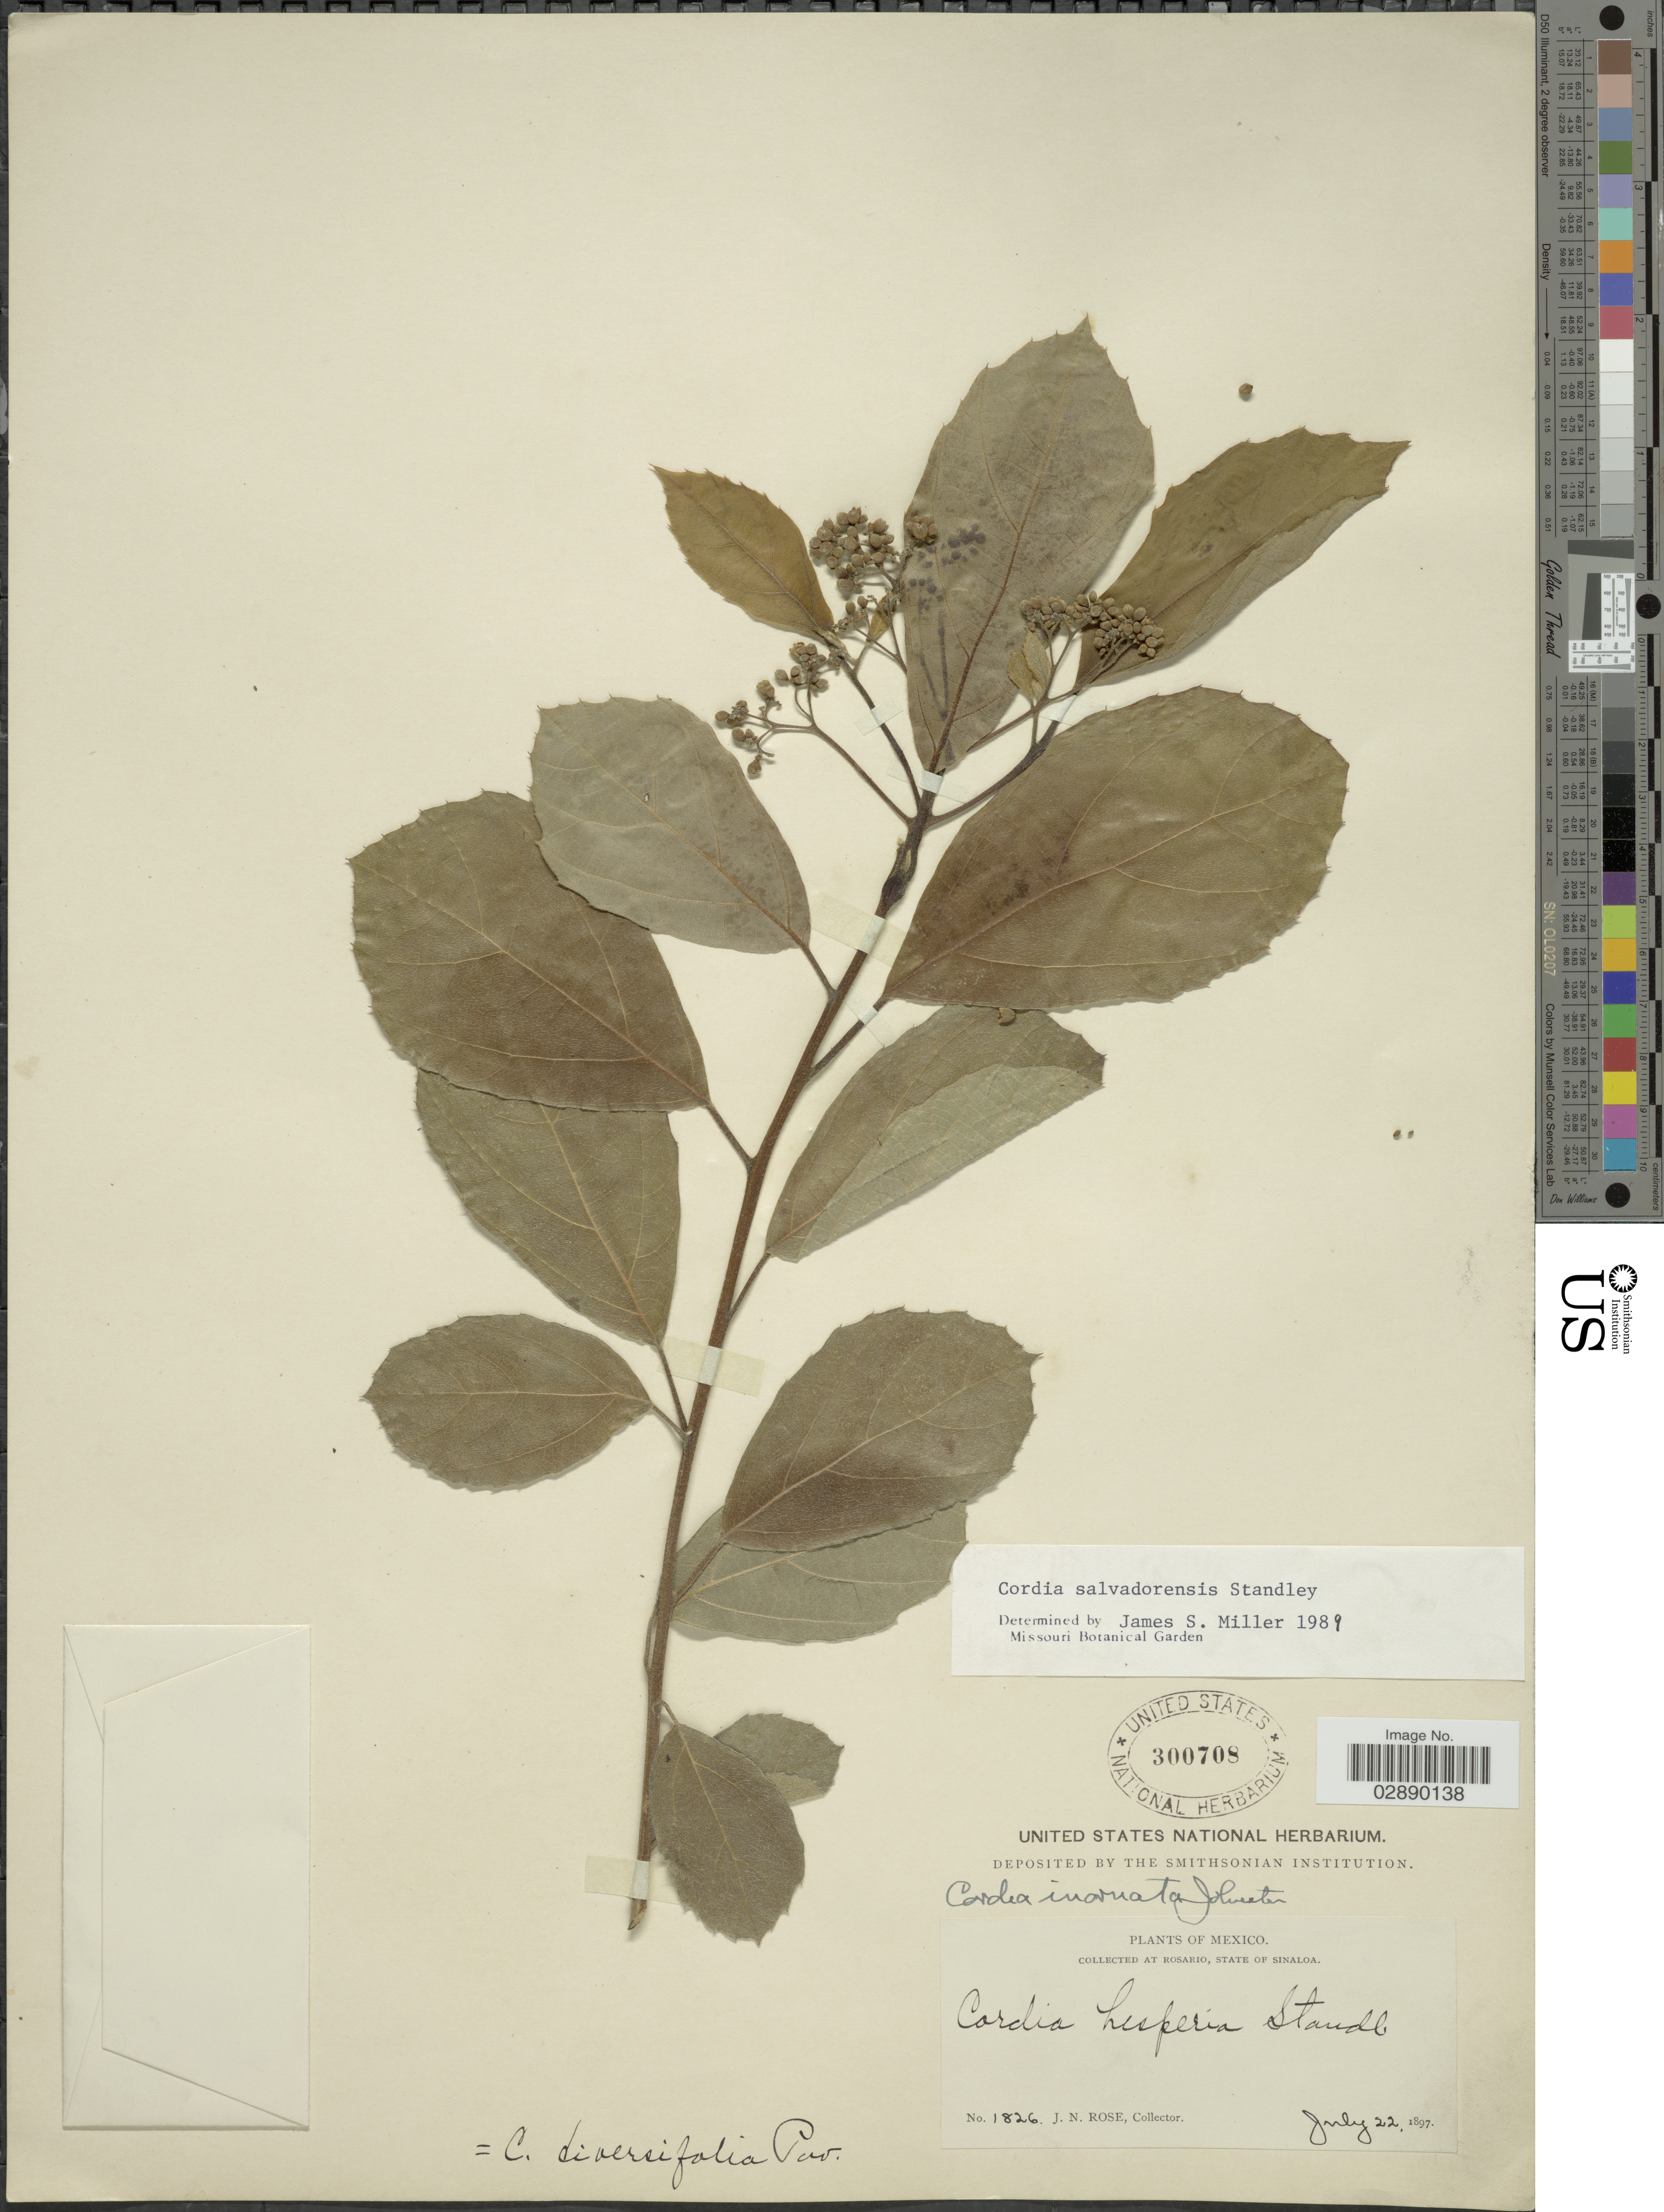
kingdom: Plantae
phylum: Tracheophyta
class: Magnoliopsida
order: Boraginales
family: Cordiaceae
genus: Cordia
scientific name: Cordia salvadorensis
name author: Standl.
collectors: J. N. Rose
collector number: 1826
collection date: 1897-07-22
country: Mexico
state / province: Sinaloa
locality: At Rosario.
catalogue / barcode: US 300708